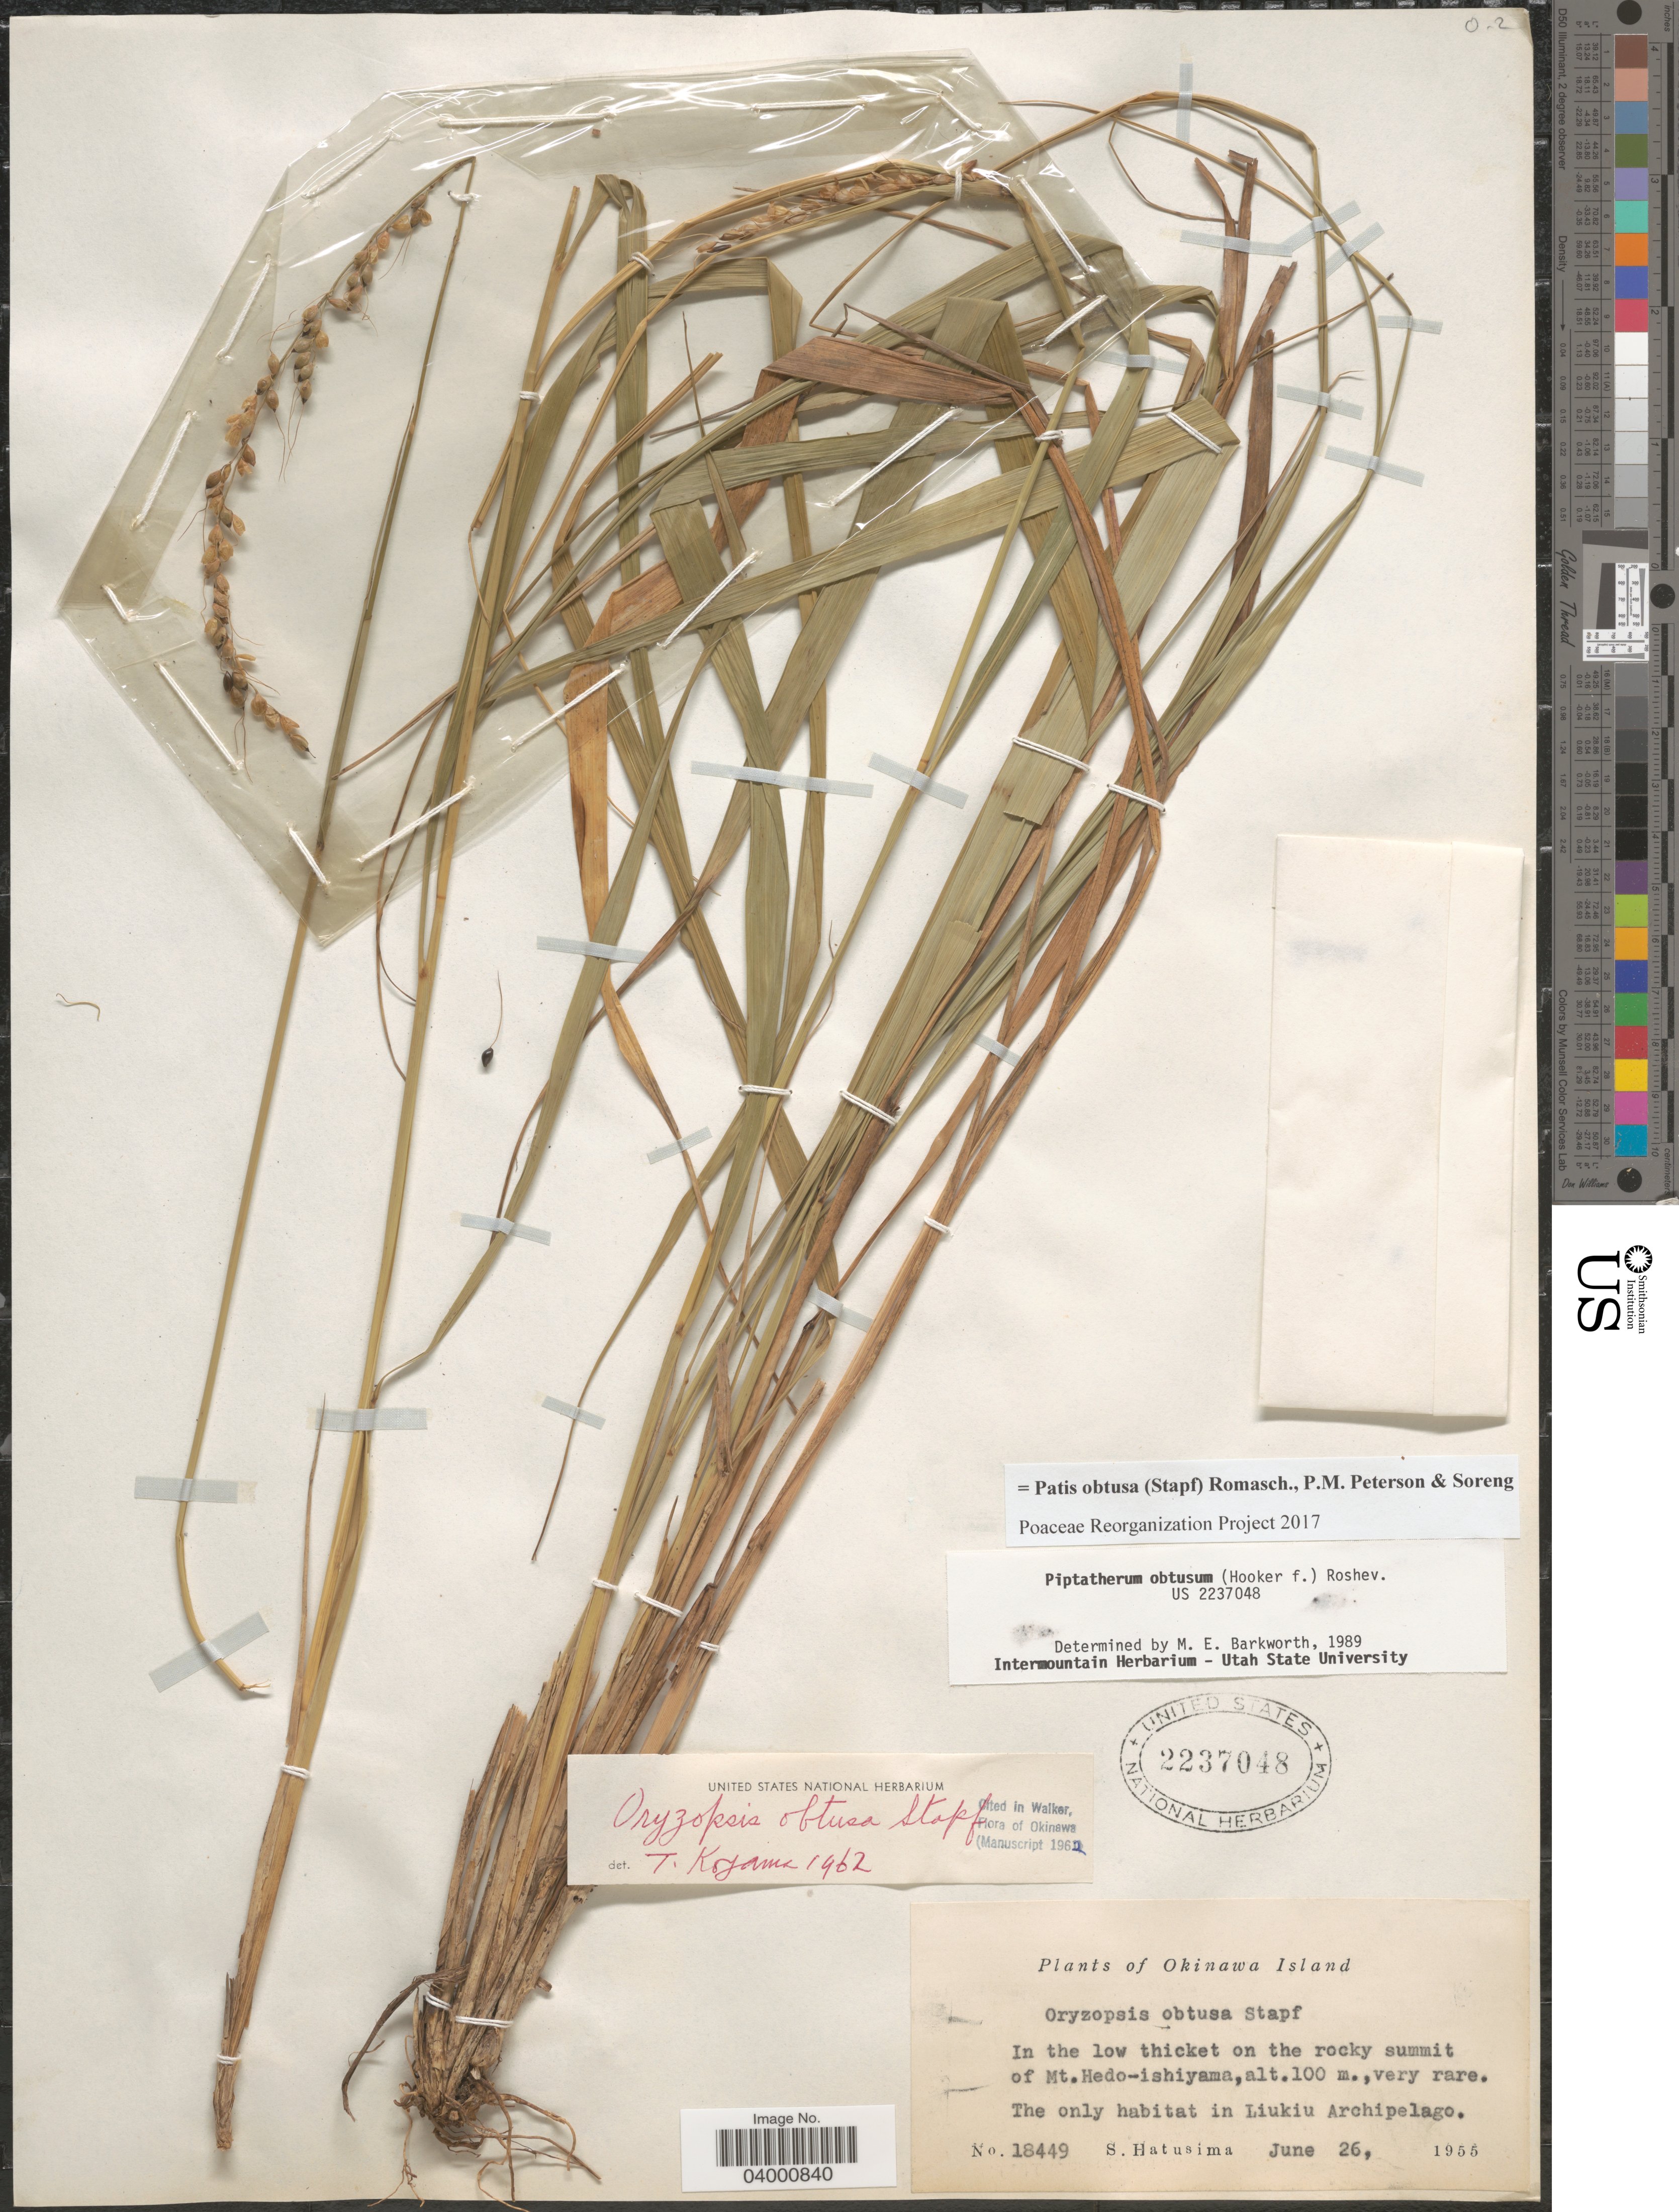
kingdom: Plantae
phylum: Tracheophyta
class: Liliopsida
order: Poales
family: Poaceae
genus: Patis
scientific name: Patis obtusa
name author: (Stapf) Romasch. et al.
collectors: S. Hatusima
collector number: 18449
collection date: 1955-06-26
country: Japan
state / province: Okinawa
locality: Okinawa Island. In the low thicket on the rocky summit of Mt. Hedo-ishiyama. The only habitat in Liukiu Archipelago.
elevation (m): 100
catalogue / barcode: US 2237048